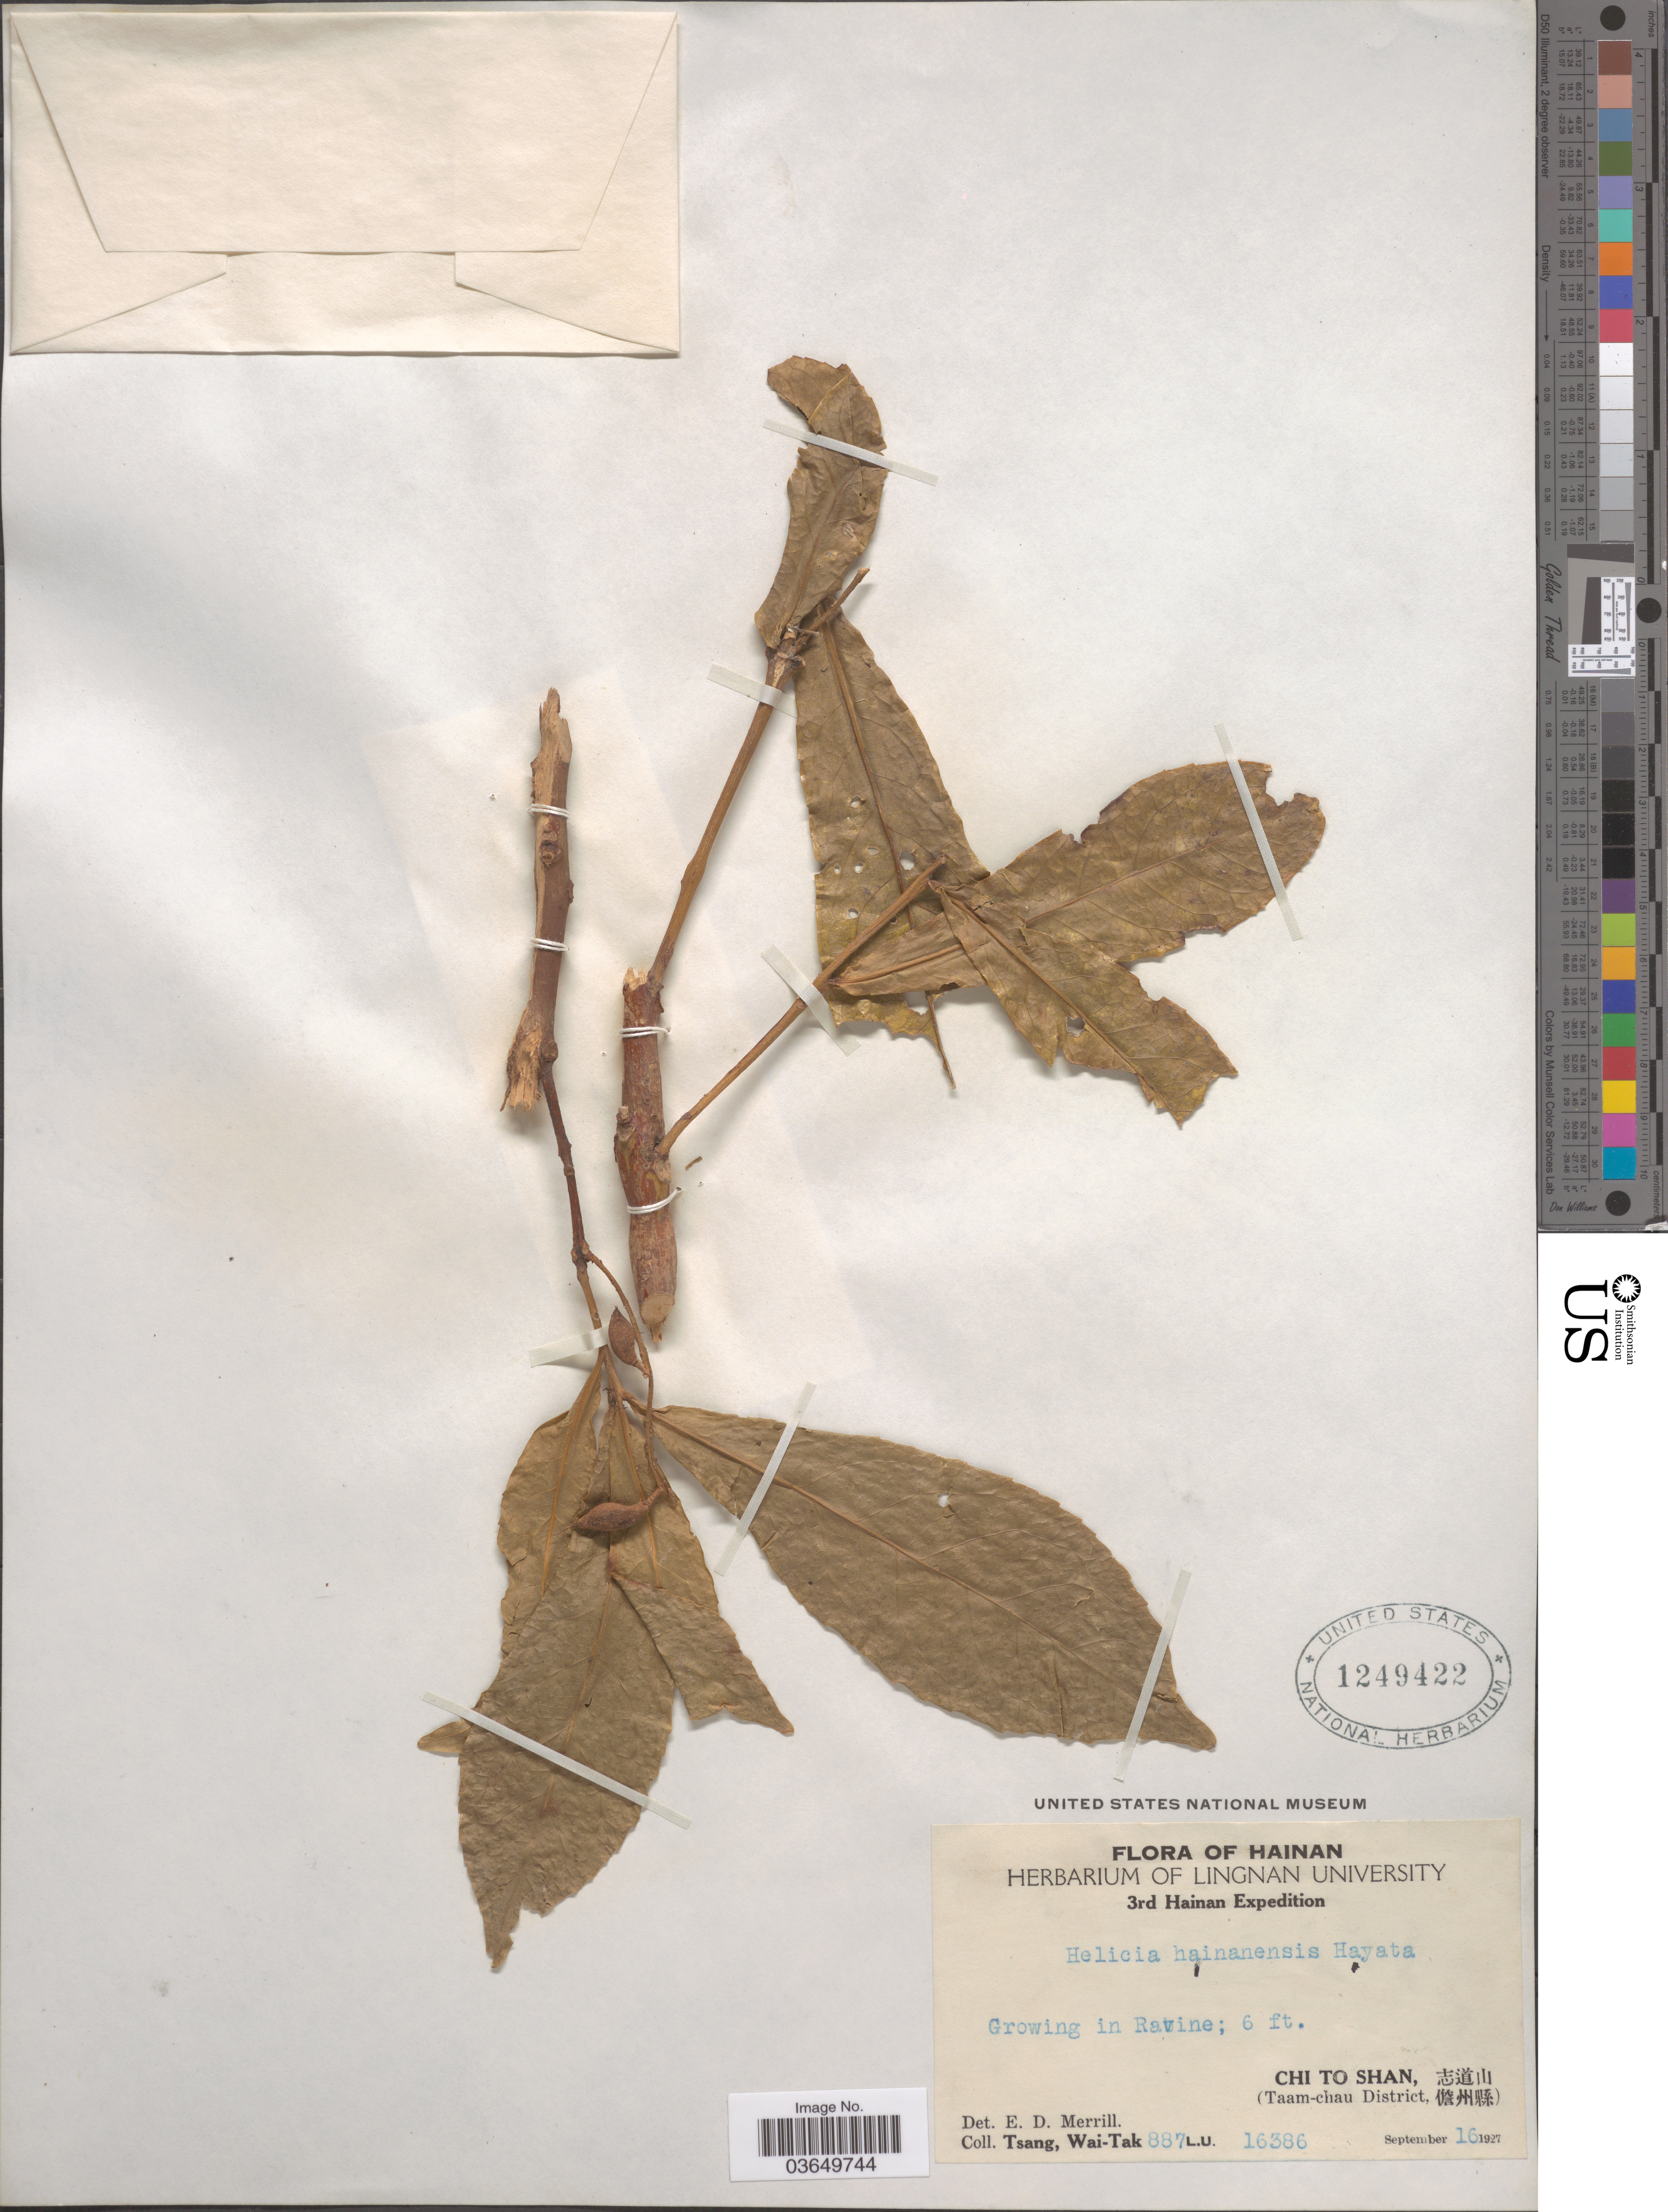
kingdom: Plantae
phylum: Tracheophyta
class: Magnoliopsida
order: Proteales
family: Proteaceae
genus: Helicia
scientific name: Helicia hainanensis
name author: Hayata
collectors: W. T. Tsang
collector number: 887L.U.16386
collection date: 1927-09-16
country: China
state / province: Hainan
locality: Chi To Shan, X. (Taam-chau District, X).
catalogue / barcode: US 1249422